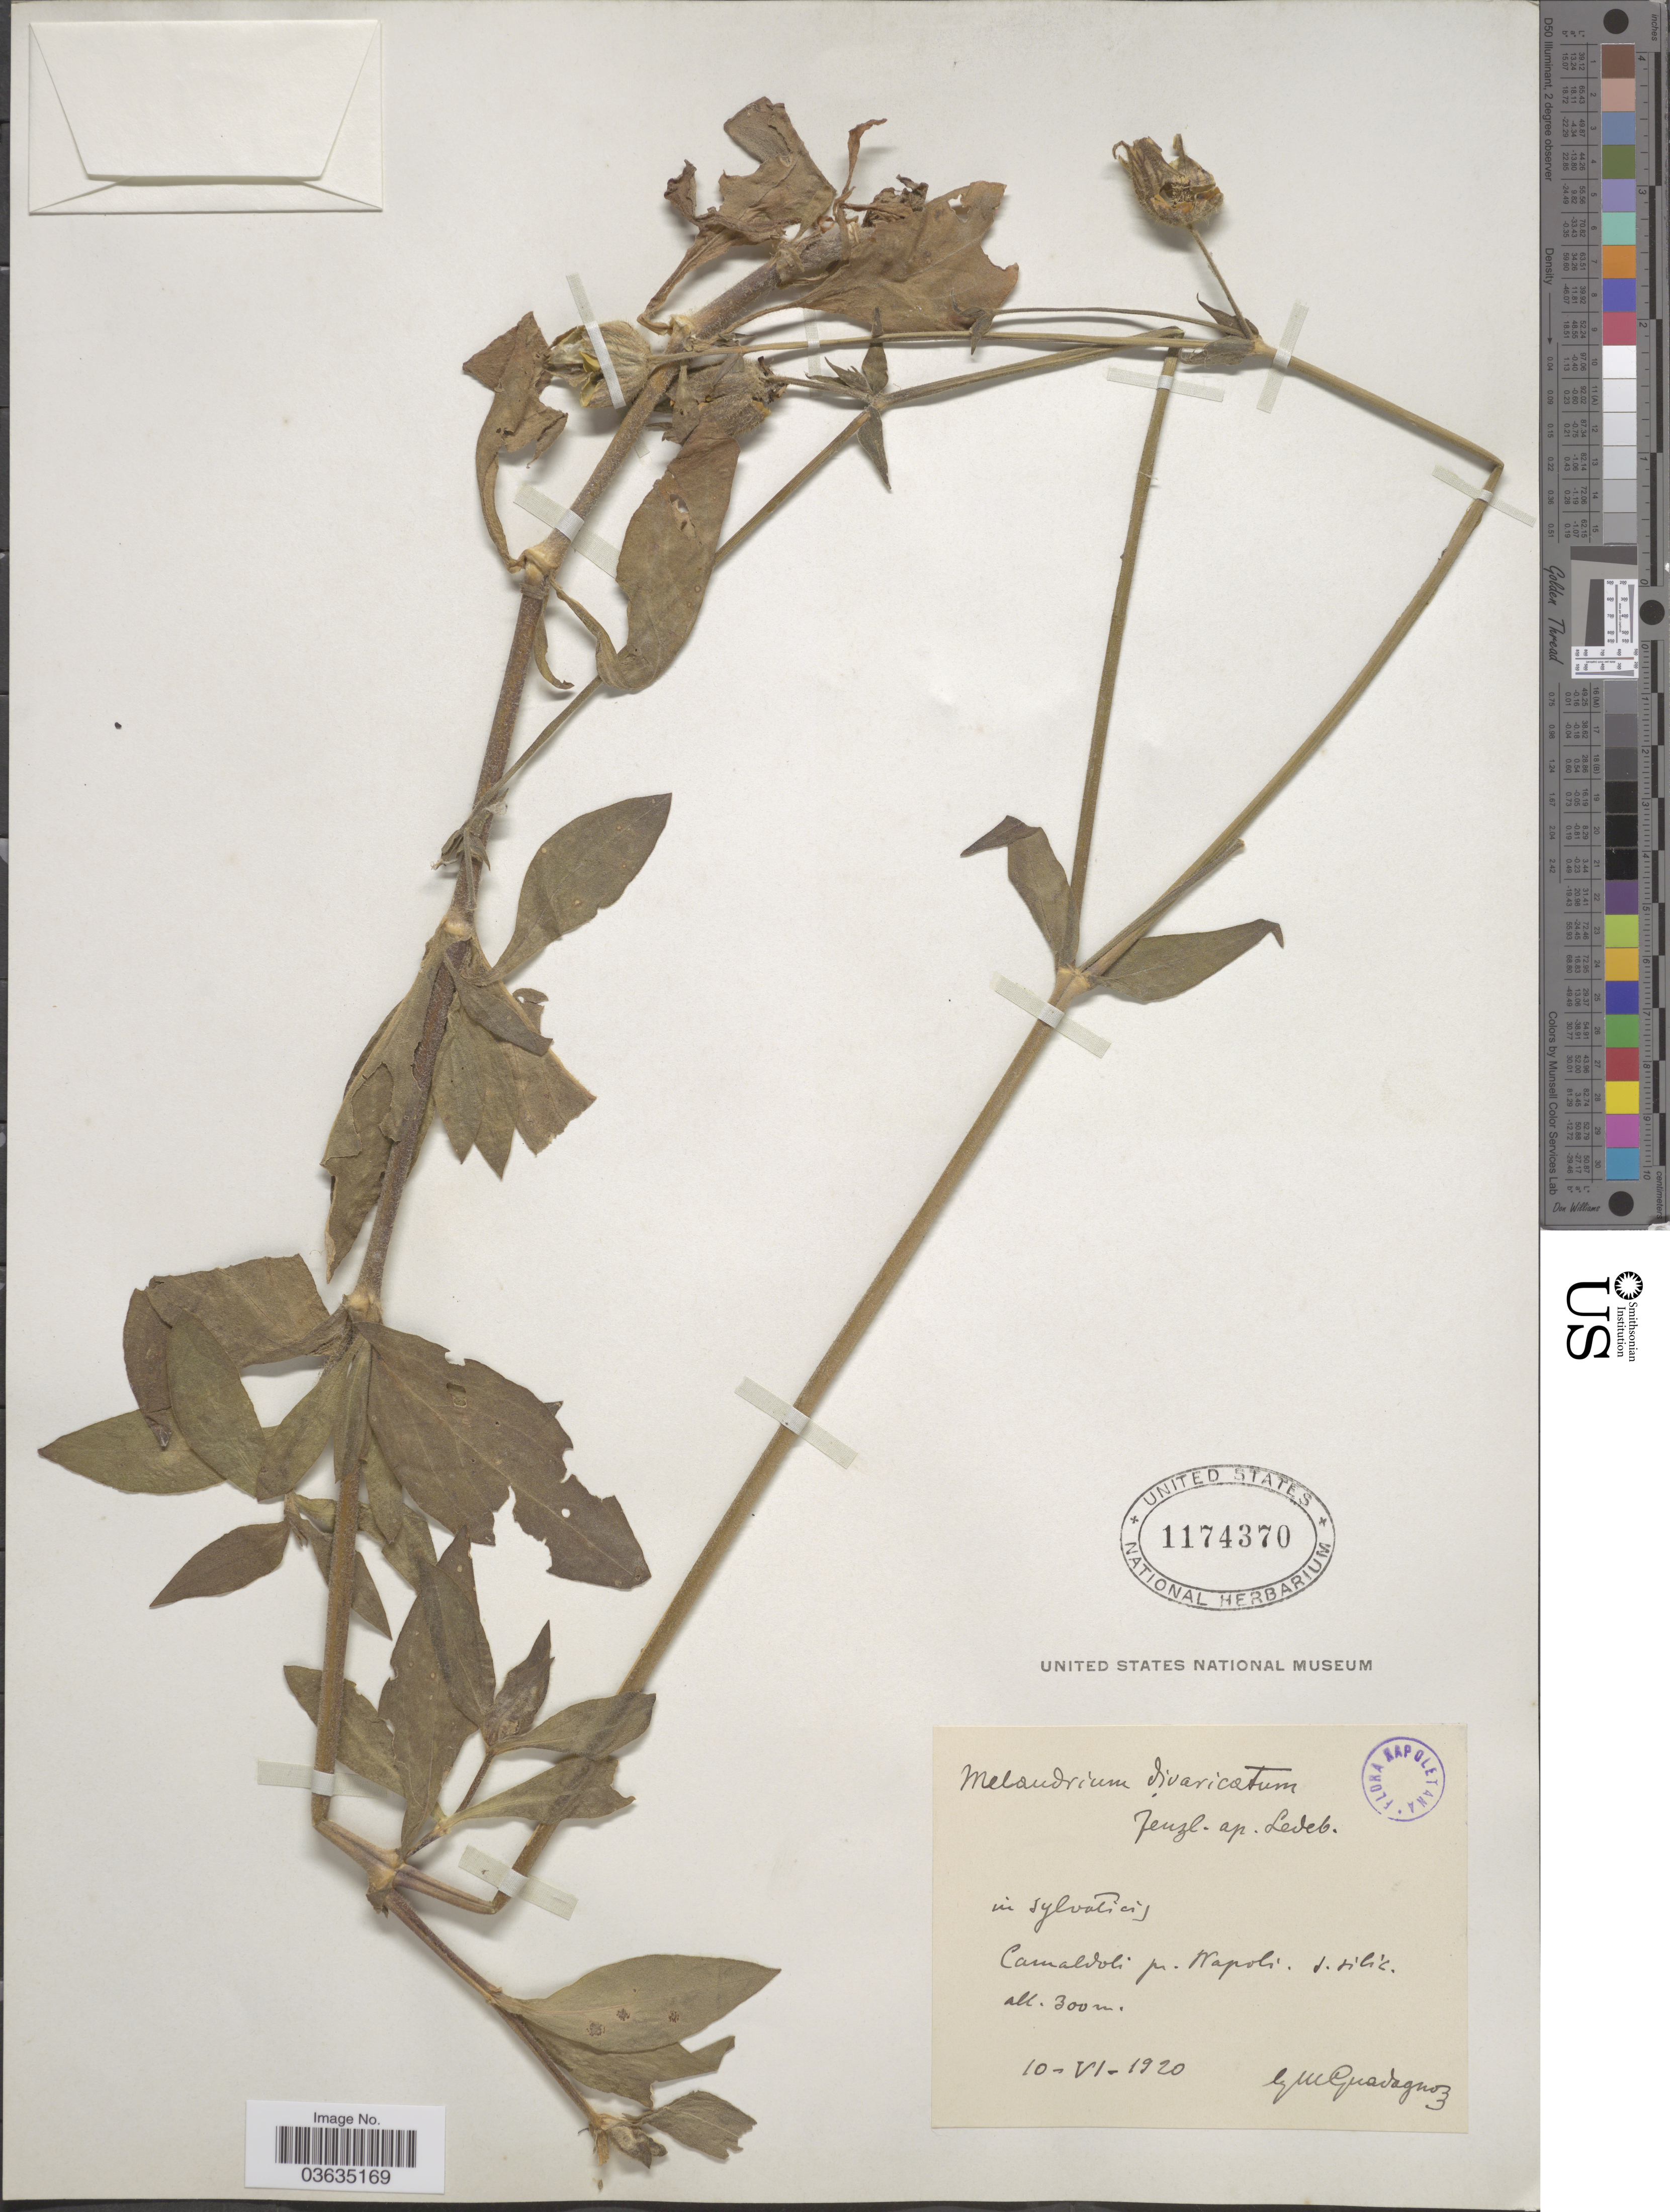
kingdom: Plantae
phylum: Tracheophyta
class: Magnoliopsida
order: Caryophyllales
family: Caryophyllaceae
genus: Silene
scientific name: Silene latifolia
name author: Poir.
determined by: Strong, Mark T., (BOT), Smithsonian Institution - National Museum of Natural History (UNITED STATES)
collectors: G. Guadagno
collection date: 1920-06-10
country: Italy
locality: In sylvaticis Camaldoli pr. Napoli.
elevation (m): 300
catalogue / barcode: US 1174370